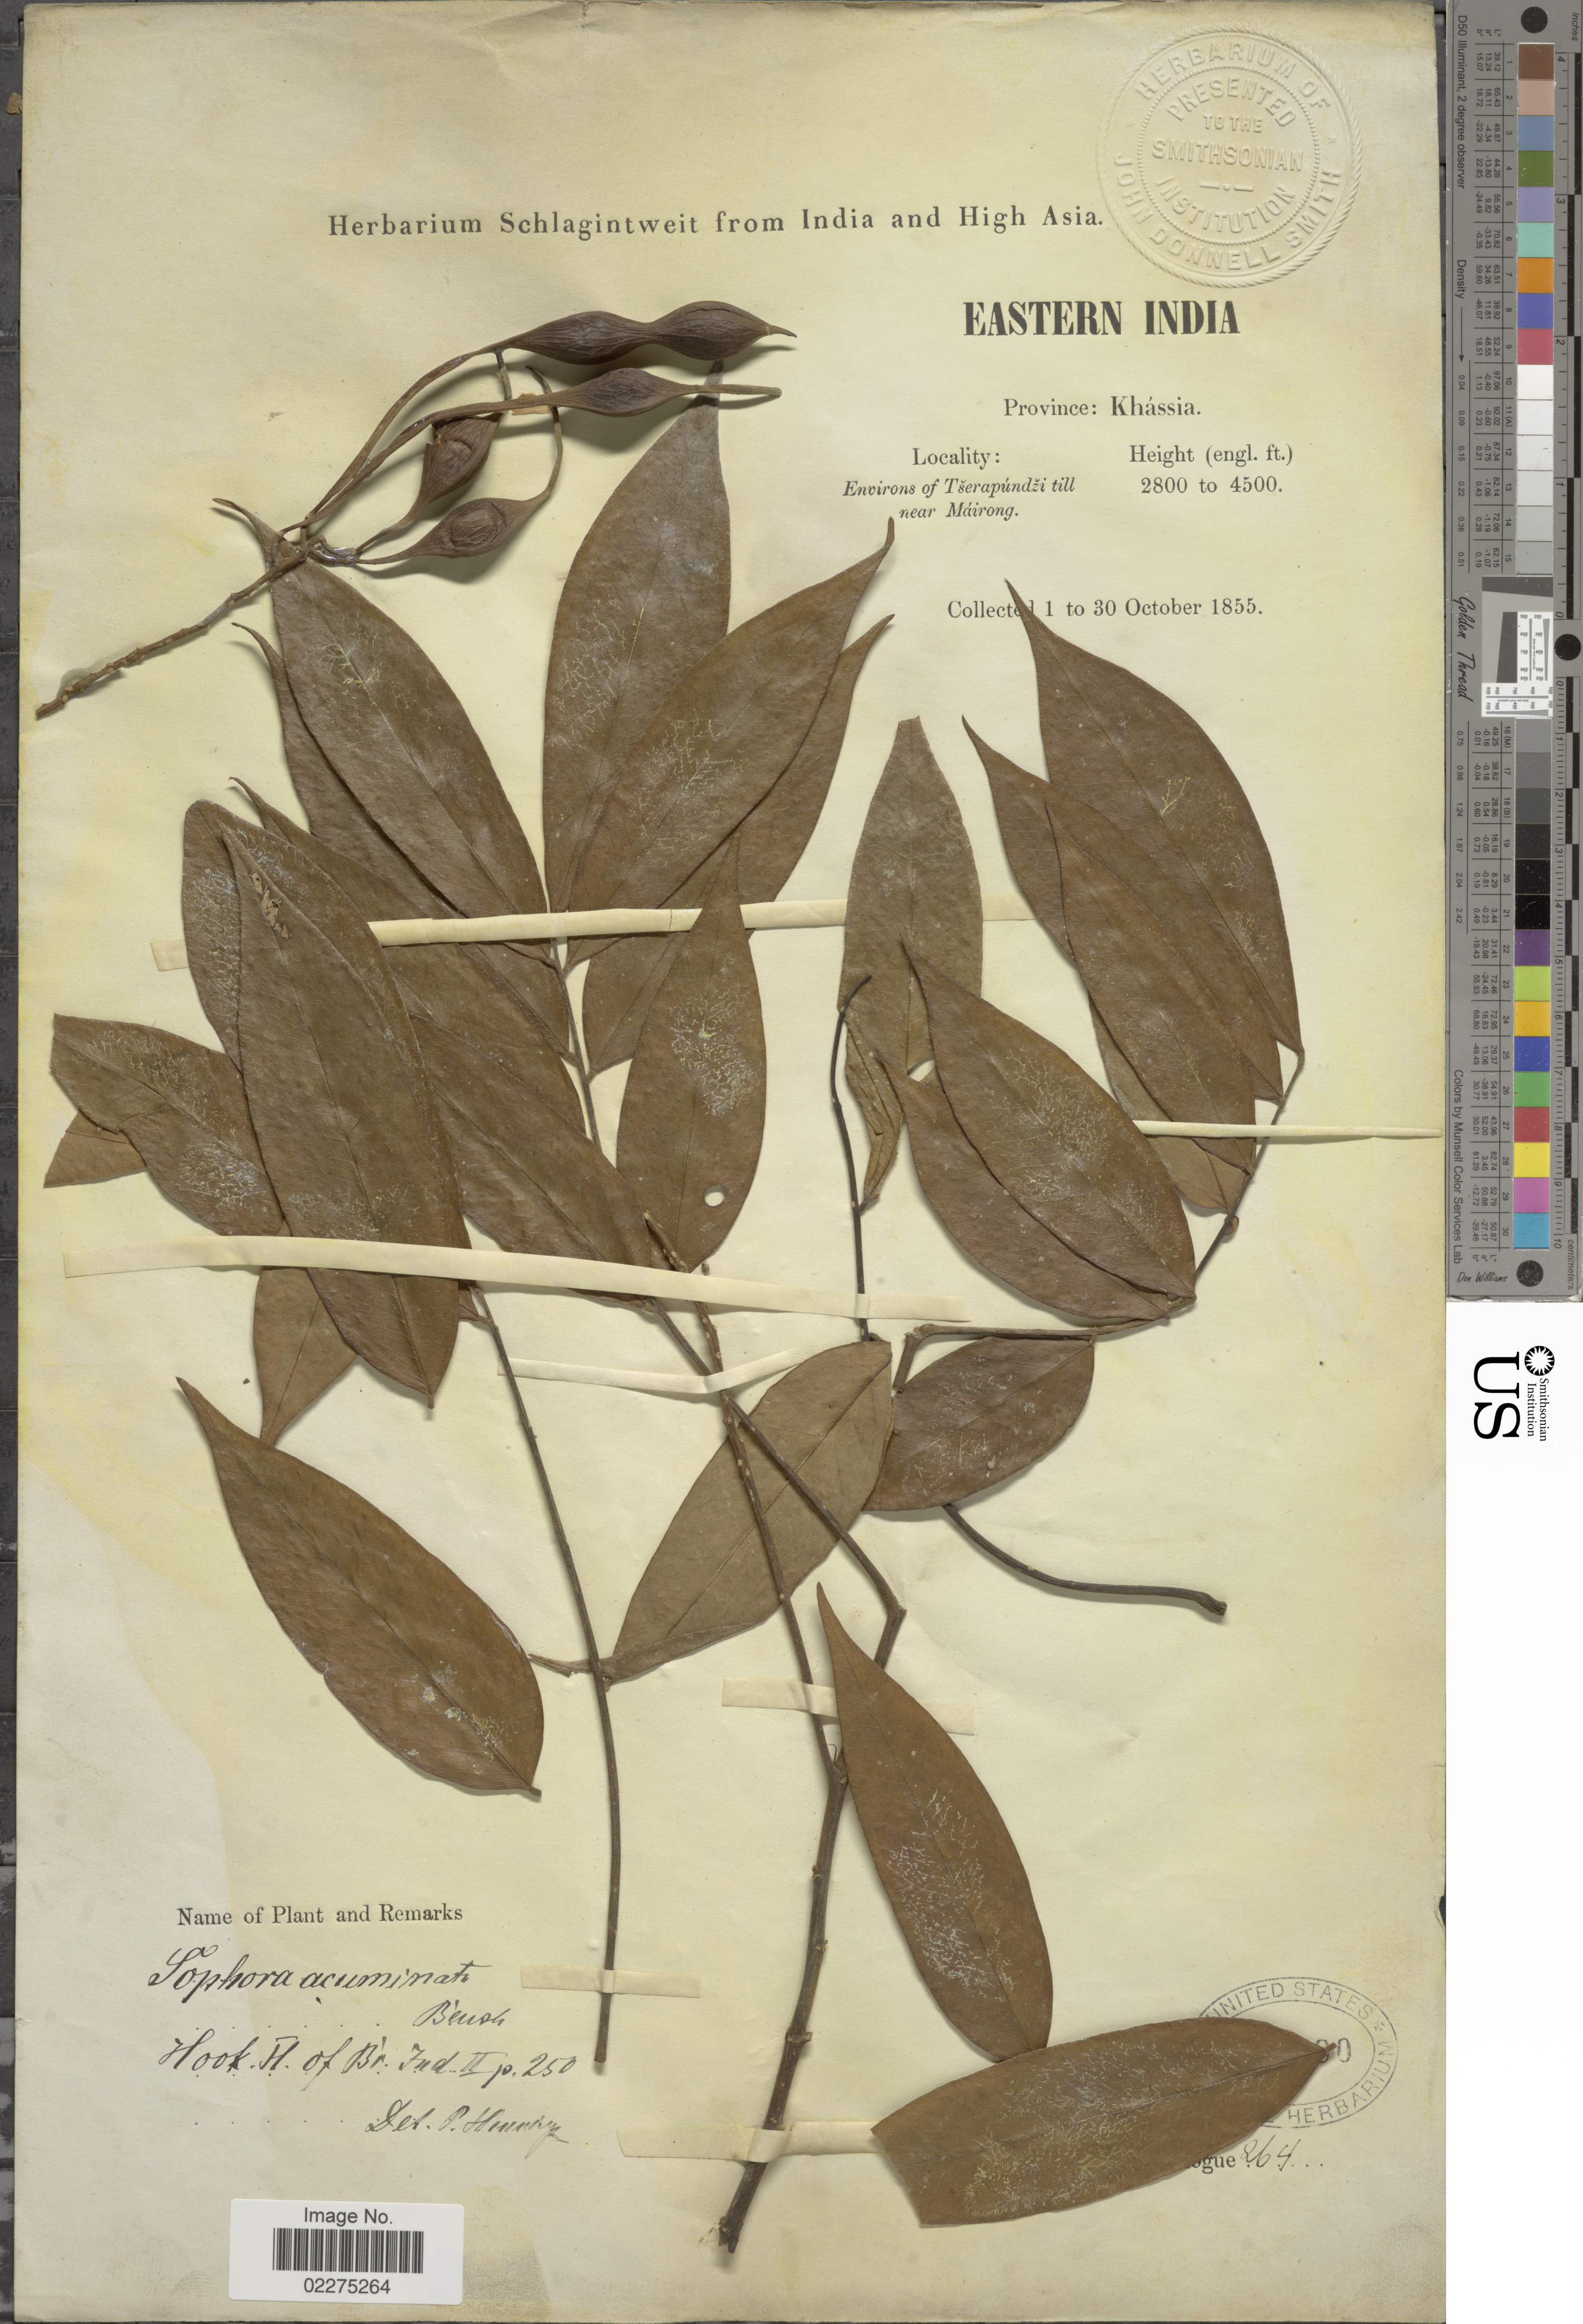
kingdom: Plantae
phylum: Tracheophyta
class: Magnoliopsida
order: Fabales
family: Fabaceae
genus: Sophora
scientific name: Sophora benthamii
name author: Steenis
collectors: ex herb. Schlagintweit from India and High Asia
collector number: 864*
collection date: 1855-10-01/1855-10-30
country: India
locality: Eastern India. Province: Khássia. Environs of Tserapúndzi till near Máirong